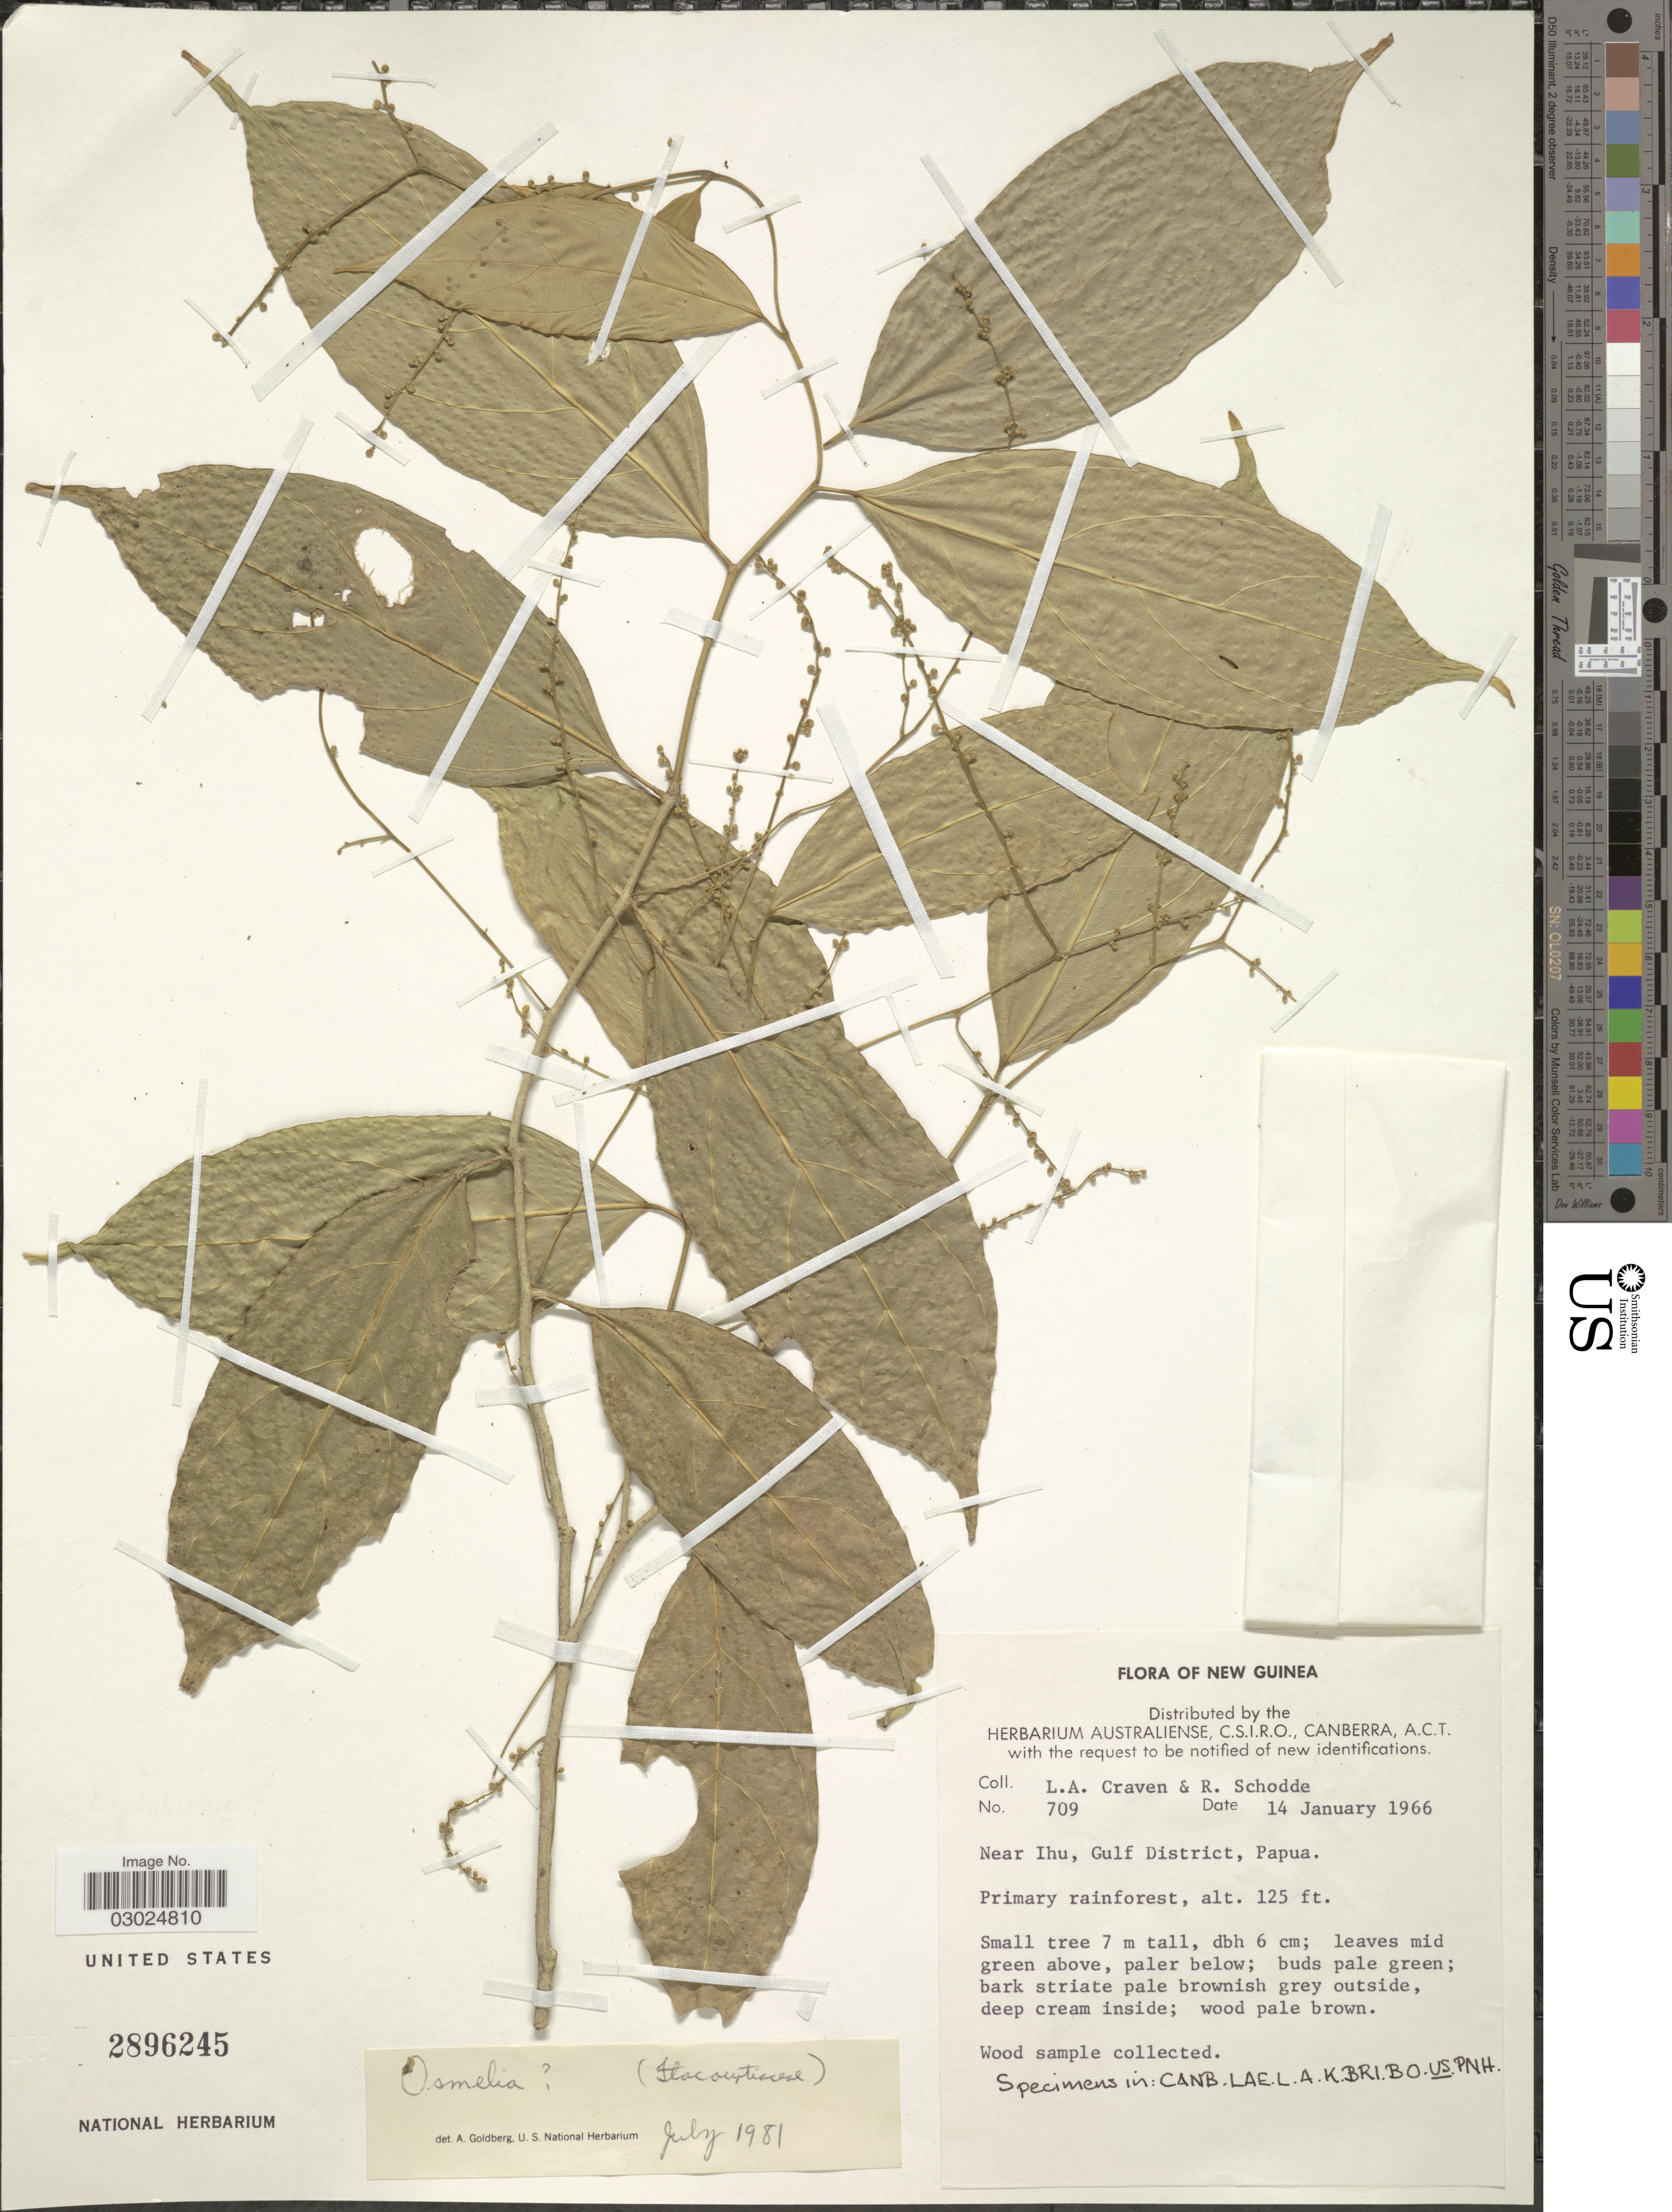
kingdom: Plantae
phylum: Tracheophyta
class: Magnoliopsida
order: Malpighiales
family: Salicaceae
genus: Osmelia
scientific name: Osmelia sp.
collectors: L. A. Craven & R. Schodde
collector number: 709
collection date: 1966-01-14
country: Papua New Guinea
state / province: Gulf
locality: Near Ihu, Gulf District, Papua.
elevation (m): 38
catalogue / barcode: US 2896245